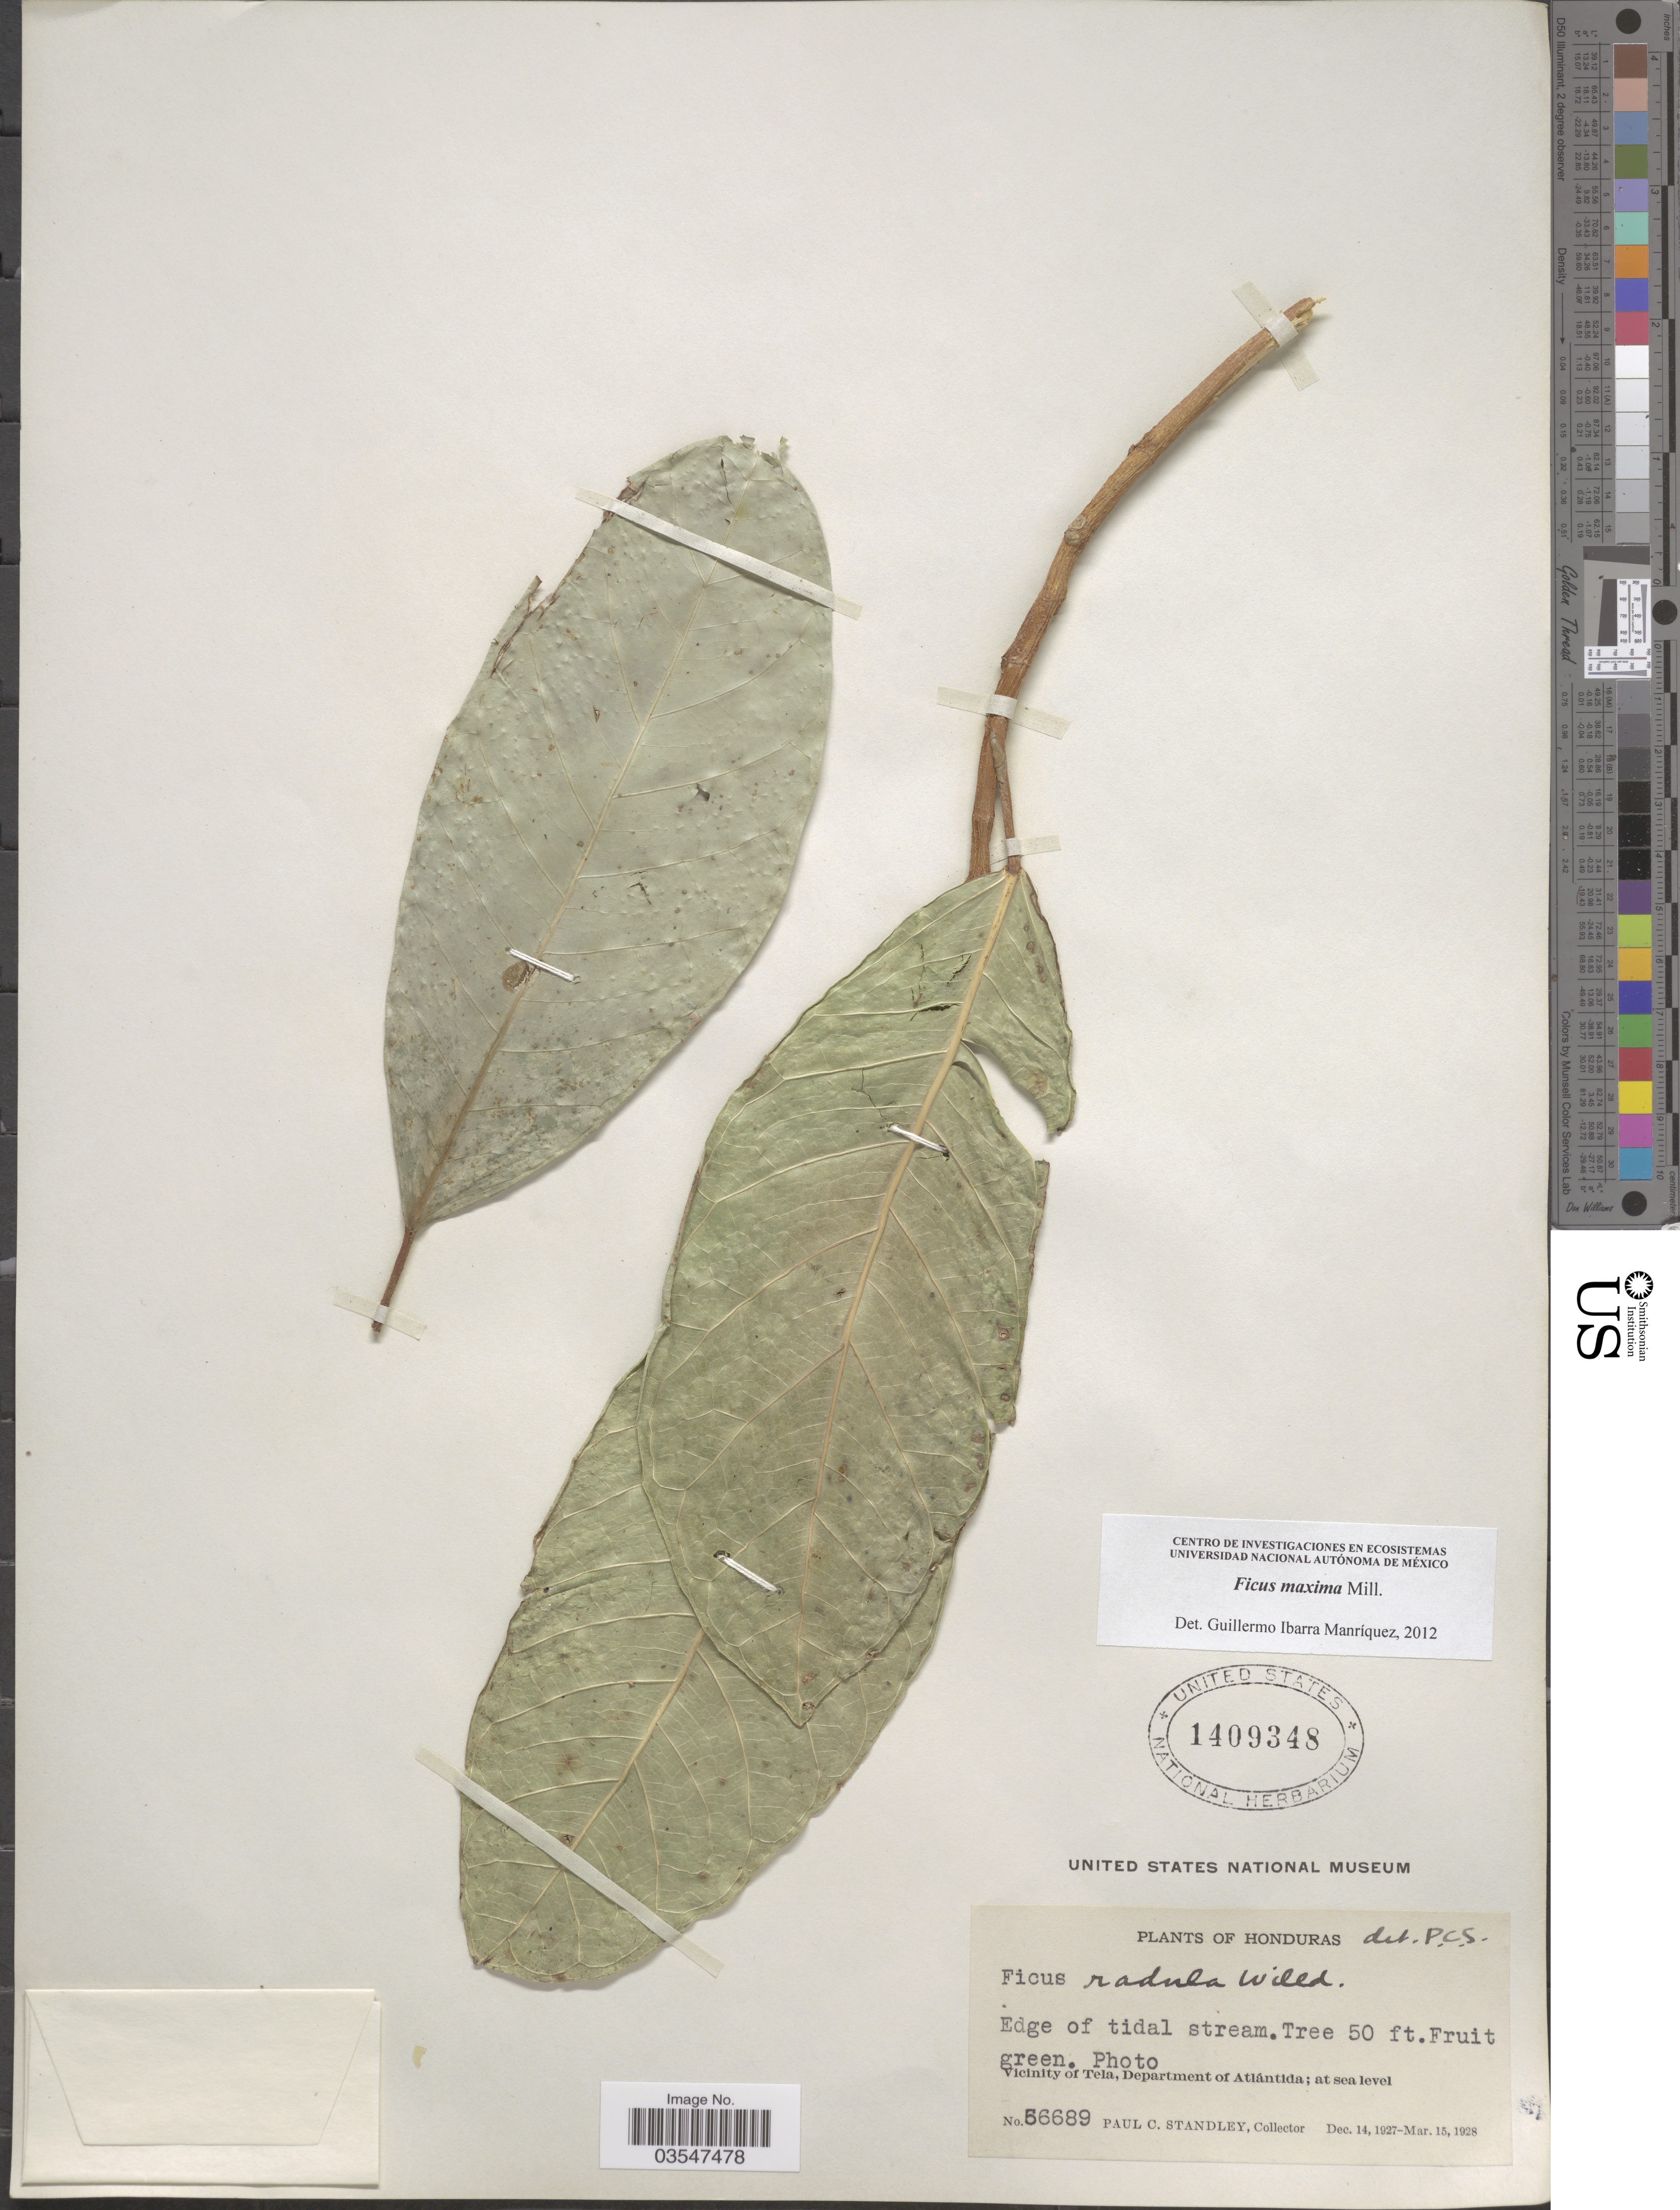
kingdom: Plantae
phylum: Tracheophyta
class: Magnoliopsida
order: Rosales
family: Moraceae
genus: Ficus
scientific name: Ficus maxima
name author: Mill.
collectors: P. C. Standley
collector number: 56689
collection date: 1927-12-14/1928-03-15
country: Honduras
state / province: Atlantida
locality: Edge of tidal stream. Vicinity of Tela, Department of Atlántida.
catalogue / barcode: US 1409348